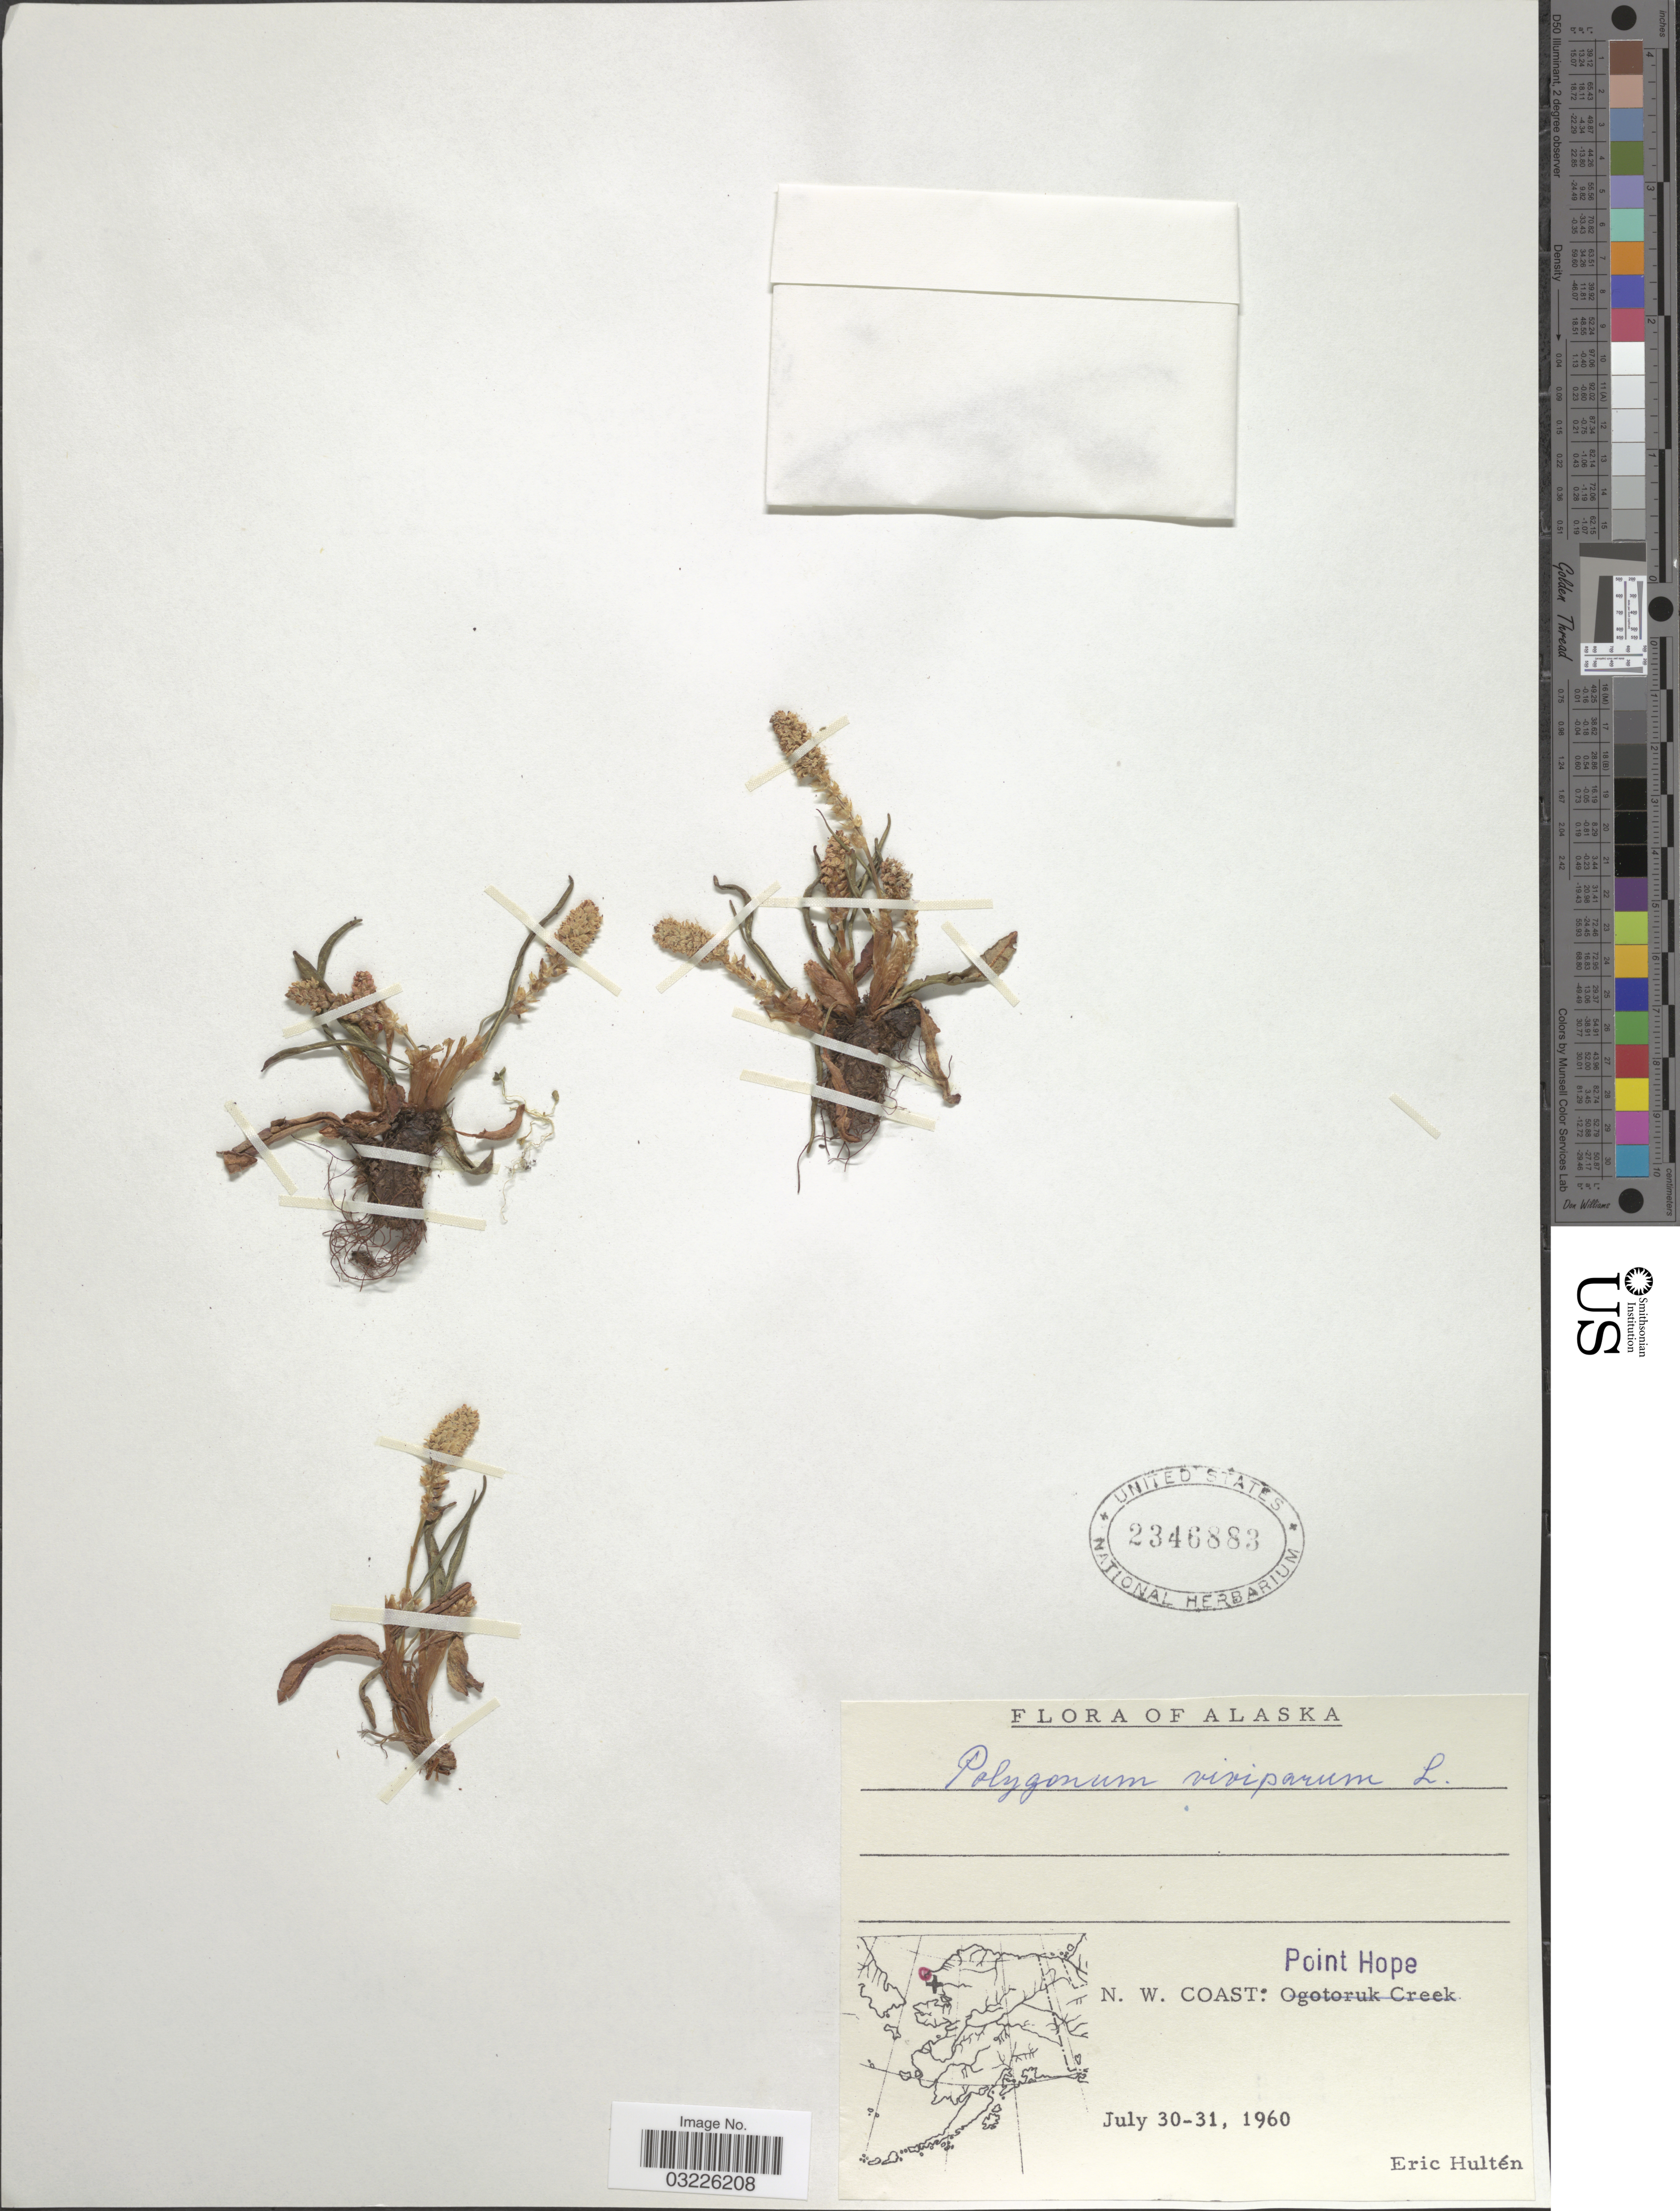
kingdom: Plantae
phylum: Tracheophyta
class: Magnoliopsida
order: Caryophyllales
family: Polygonaceae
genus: Bistorta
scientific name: Bistorta vivipara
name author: (L.) Delarbre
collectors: E. G. Hultén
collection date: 1960-07-30/1960-07-31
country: United States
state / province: Alaska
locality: N. W. Coast: Point Hope.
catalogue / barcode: US 2346883